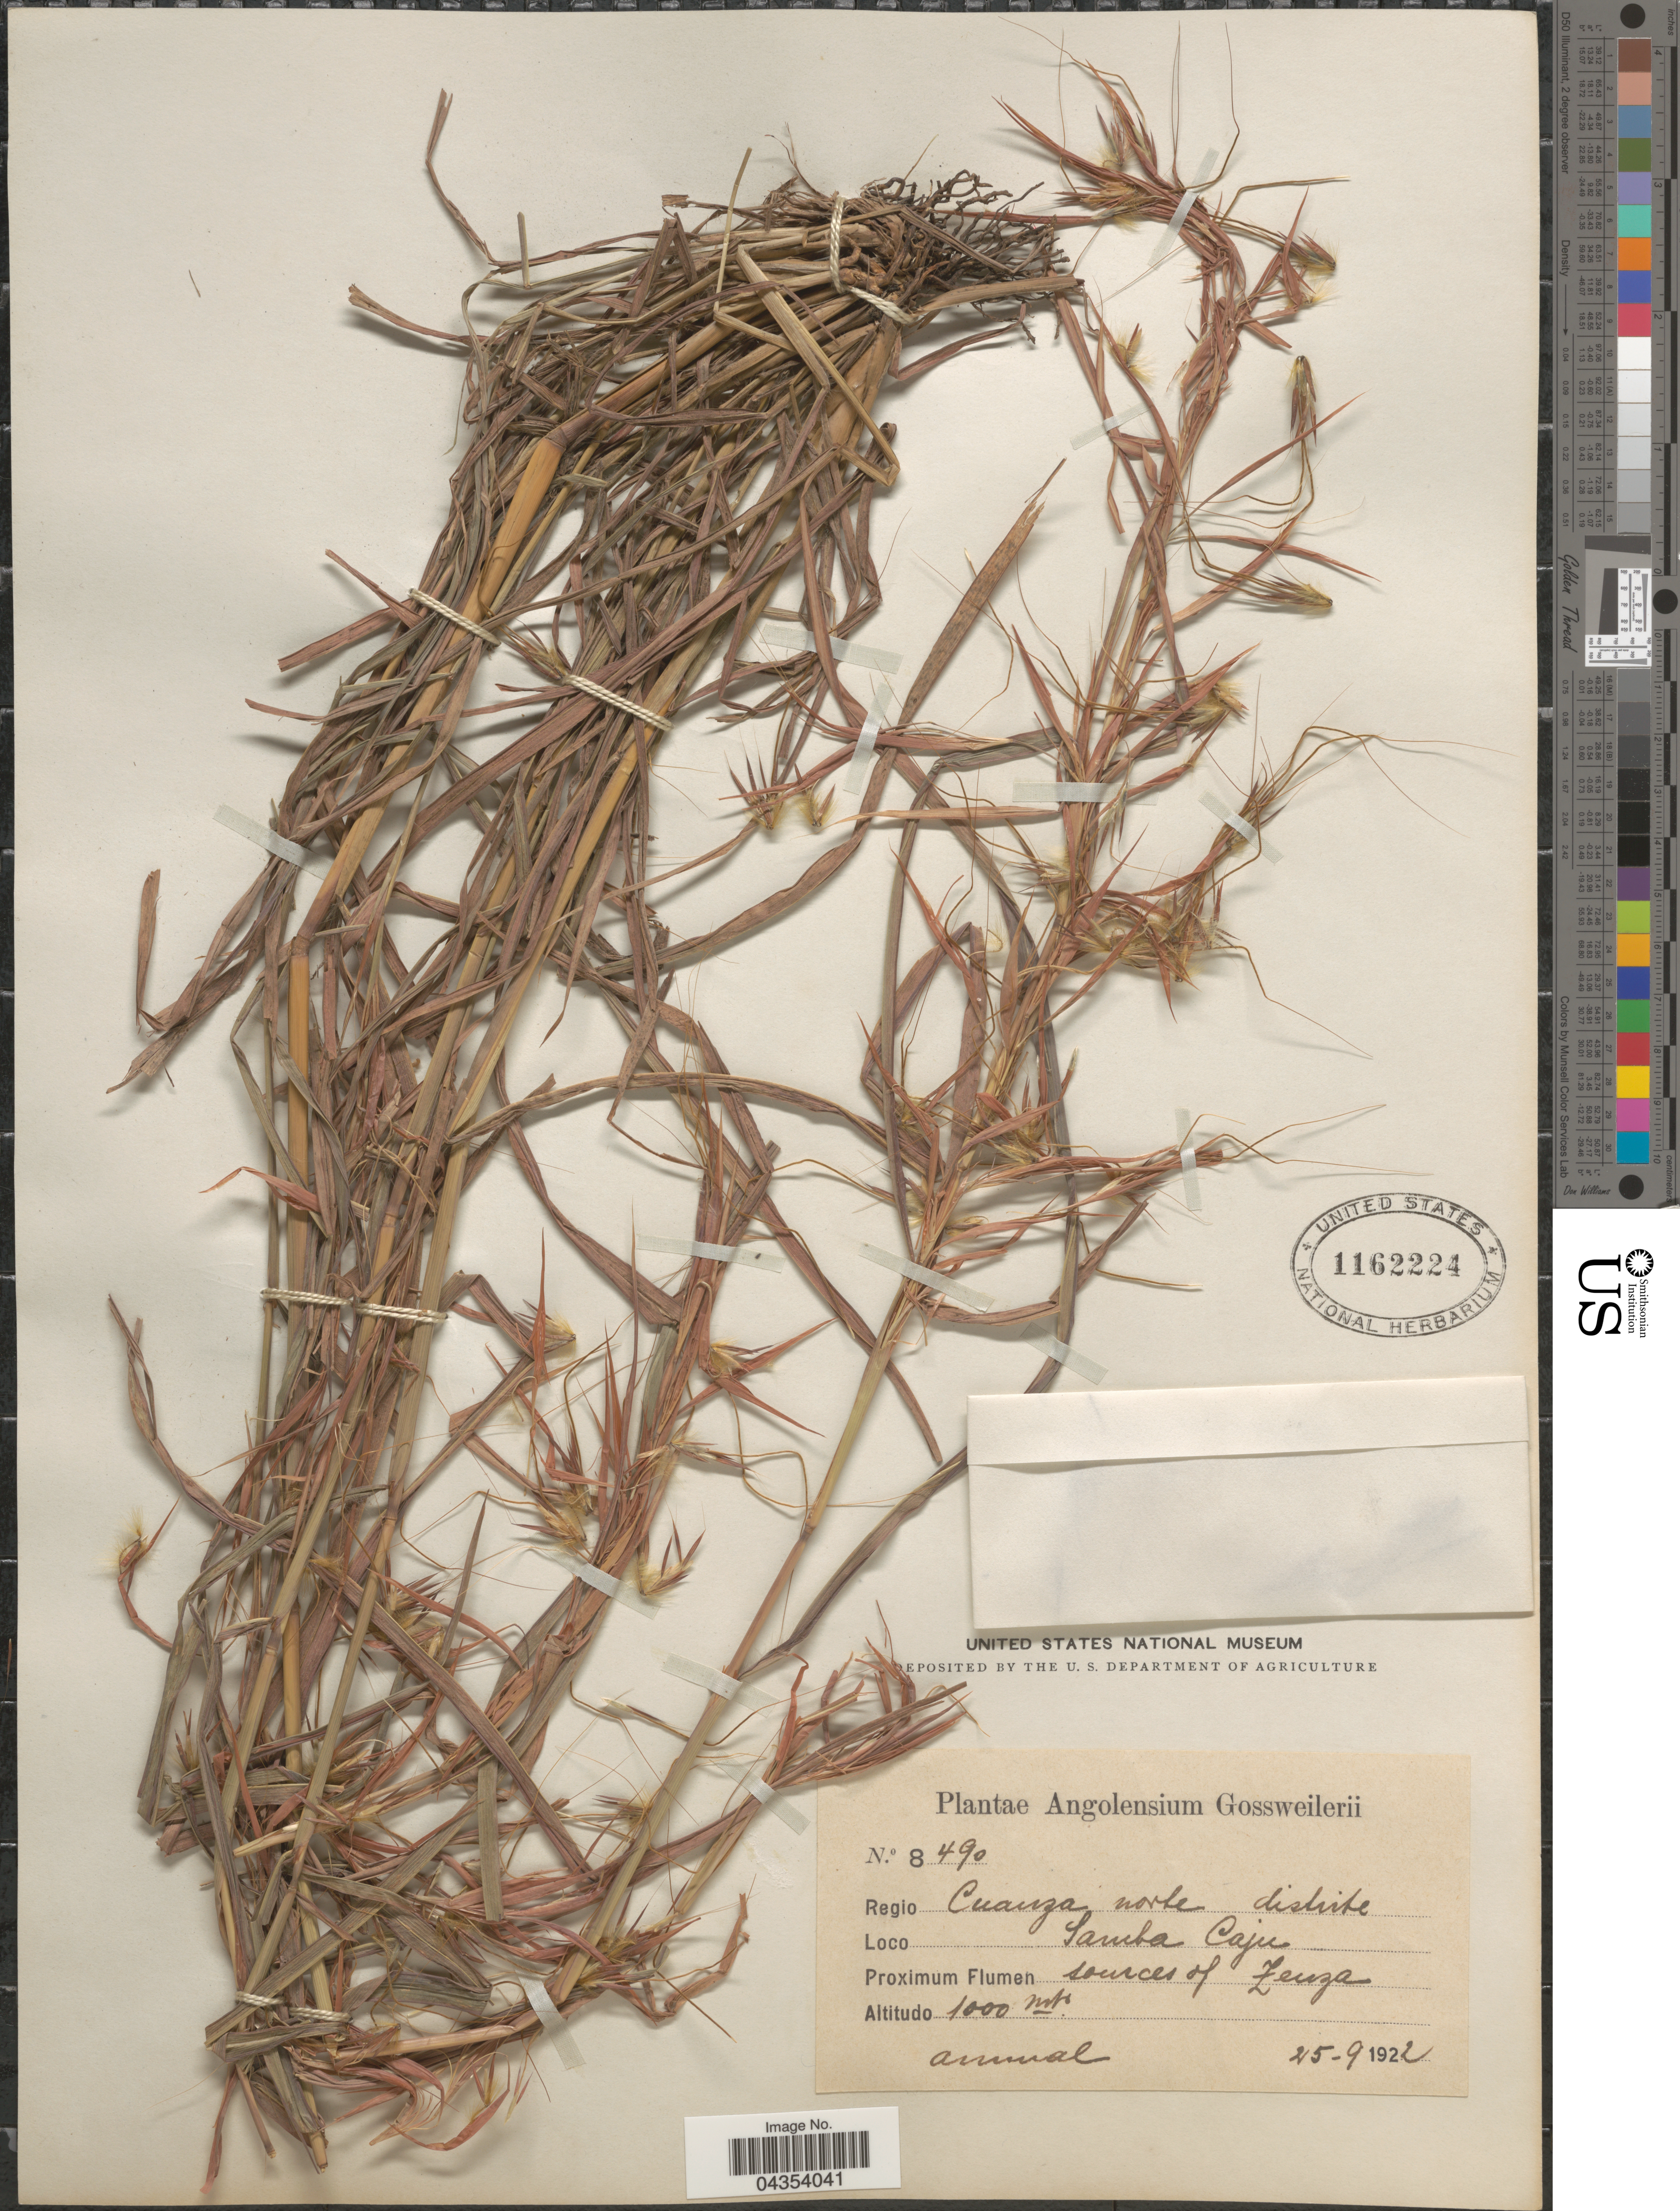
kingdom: Plantae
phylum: Tracheophyta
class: Liliopsida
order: Poales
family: Poaceae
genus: Hyparrhenia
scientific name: Hyparrhenia sp.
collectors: -. Gossweiler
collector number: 8490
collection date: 1922-09-25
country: Angola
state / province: Cuanza Norte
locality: Regio Cuanza norte distrite. Samba Caju. Proximum Flumen sources of Zenza.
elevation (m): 1000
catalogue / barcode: US 1162224